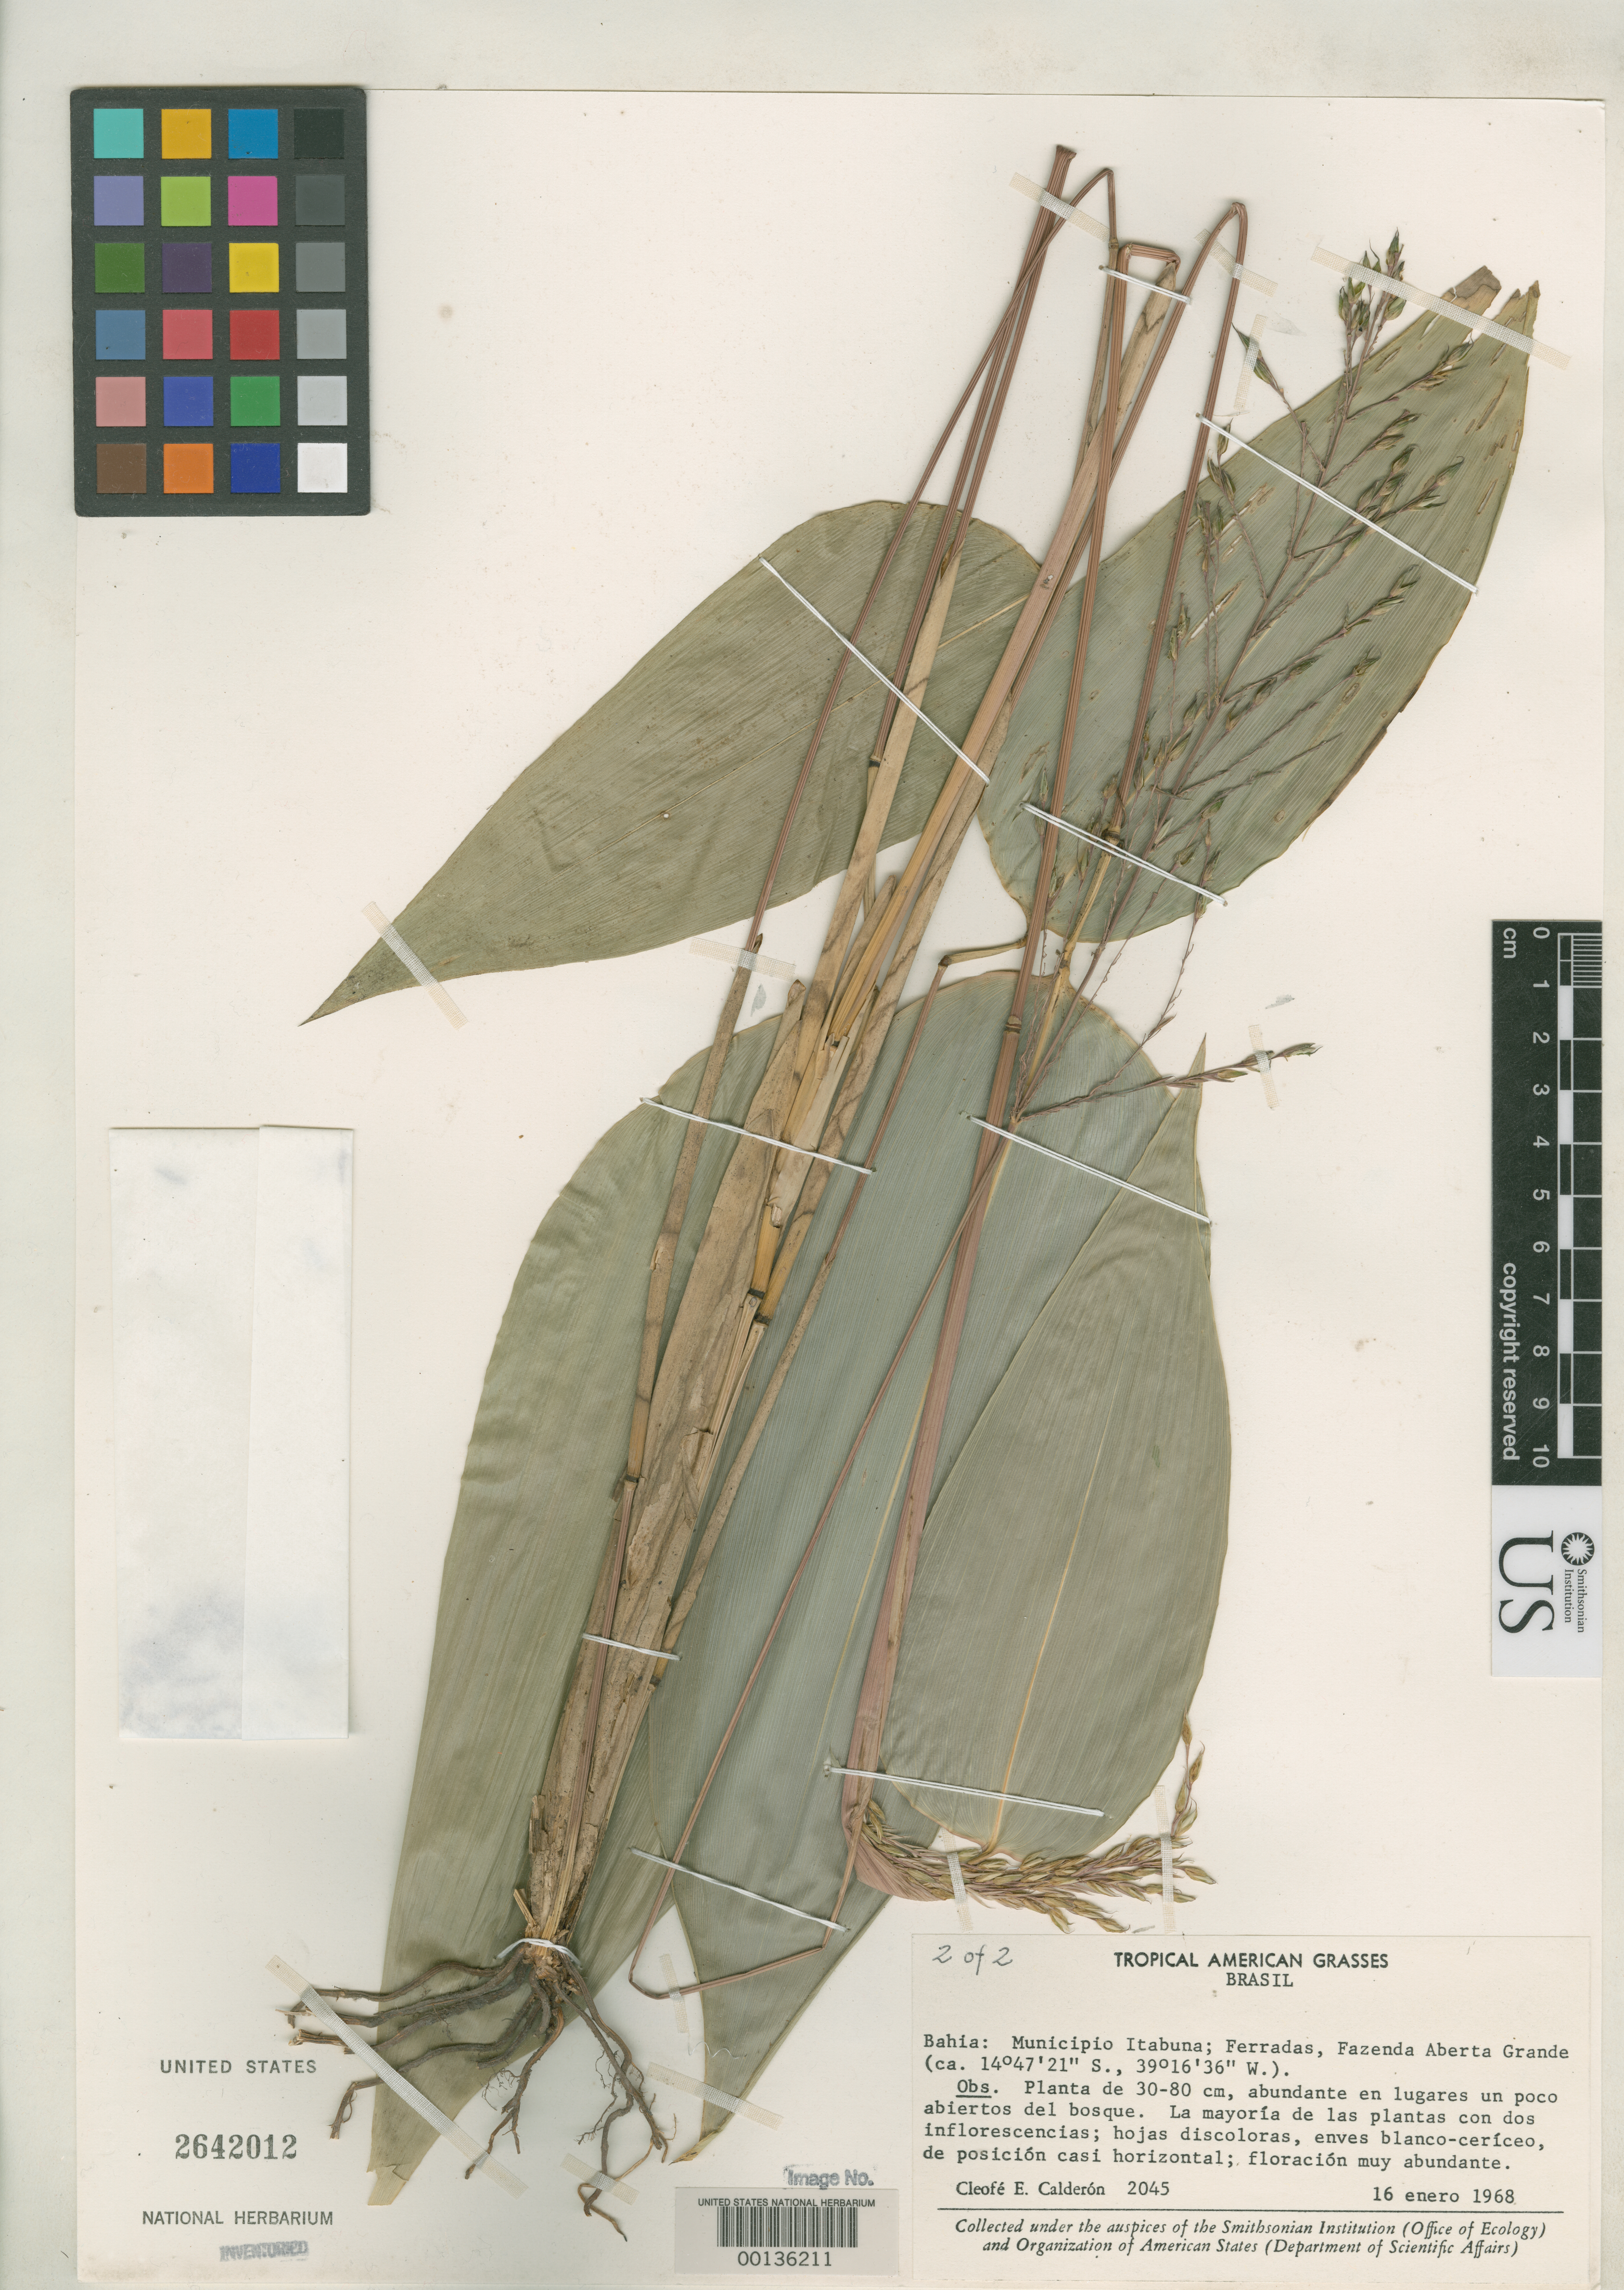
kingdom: Plantae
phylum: Tracheophyta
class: Liliopsida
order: Poales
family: Poaceae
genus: Sucrea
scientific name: Sucrea monophylla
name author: Soderstr.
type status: Isotype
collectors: C. E. Calderón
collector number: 2045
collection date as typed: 16 Jan 1968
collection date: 1968-01-16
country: Brazil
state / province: Bahia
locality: Bahia: Municipio Itabuna; Ferradas, Fazenda Aberta Grande.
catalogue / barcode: US 2642012